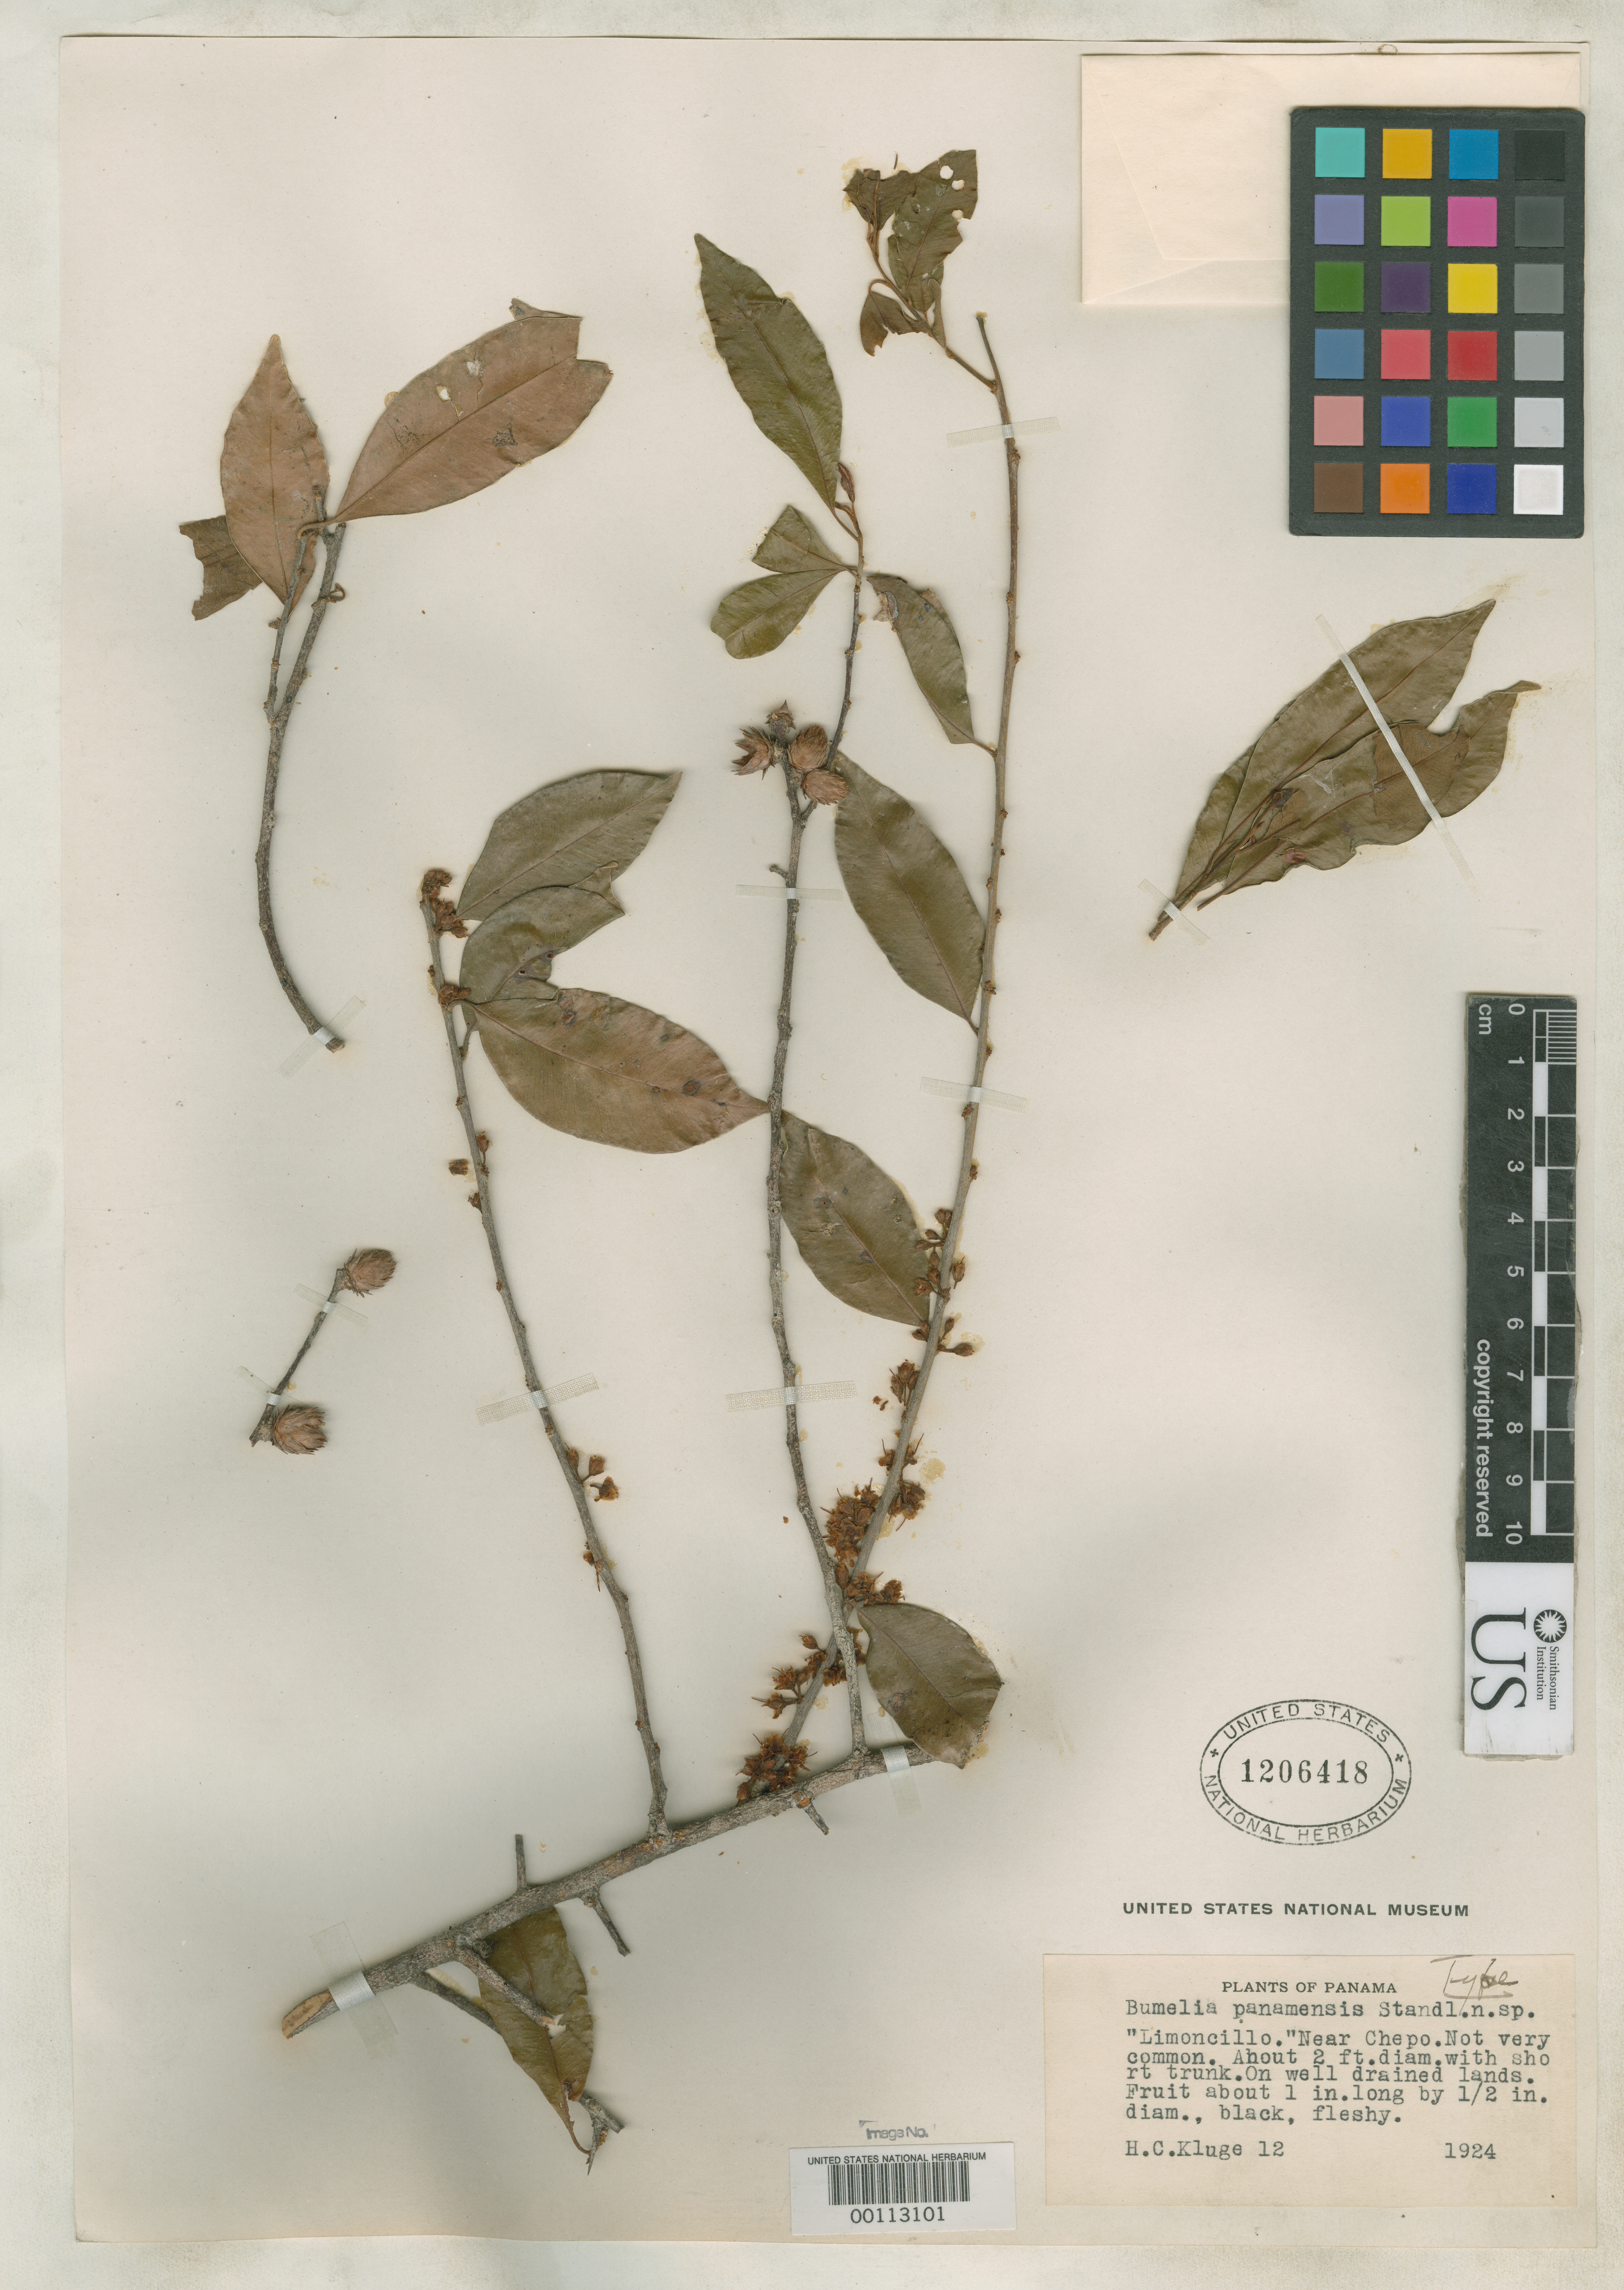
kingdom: Plantae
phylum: Tracheophyta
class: Magnoliopsida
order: Ericales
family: Sapotaceae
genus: Bumelia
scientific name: Bumelia panamensis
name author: Standl.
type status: Holotype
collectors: H. C. Kluge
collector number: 12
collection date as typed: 1924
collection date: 1924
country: Panama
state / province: Panamá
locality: Near Chepo.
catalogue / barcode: US 1206418